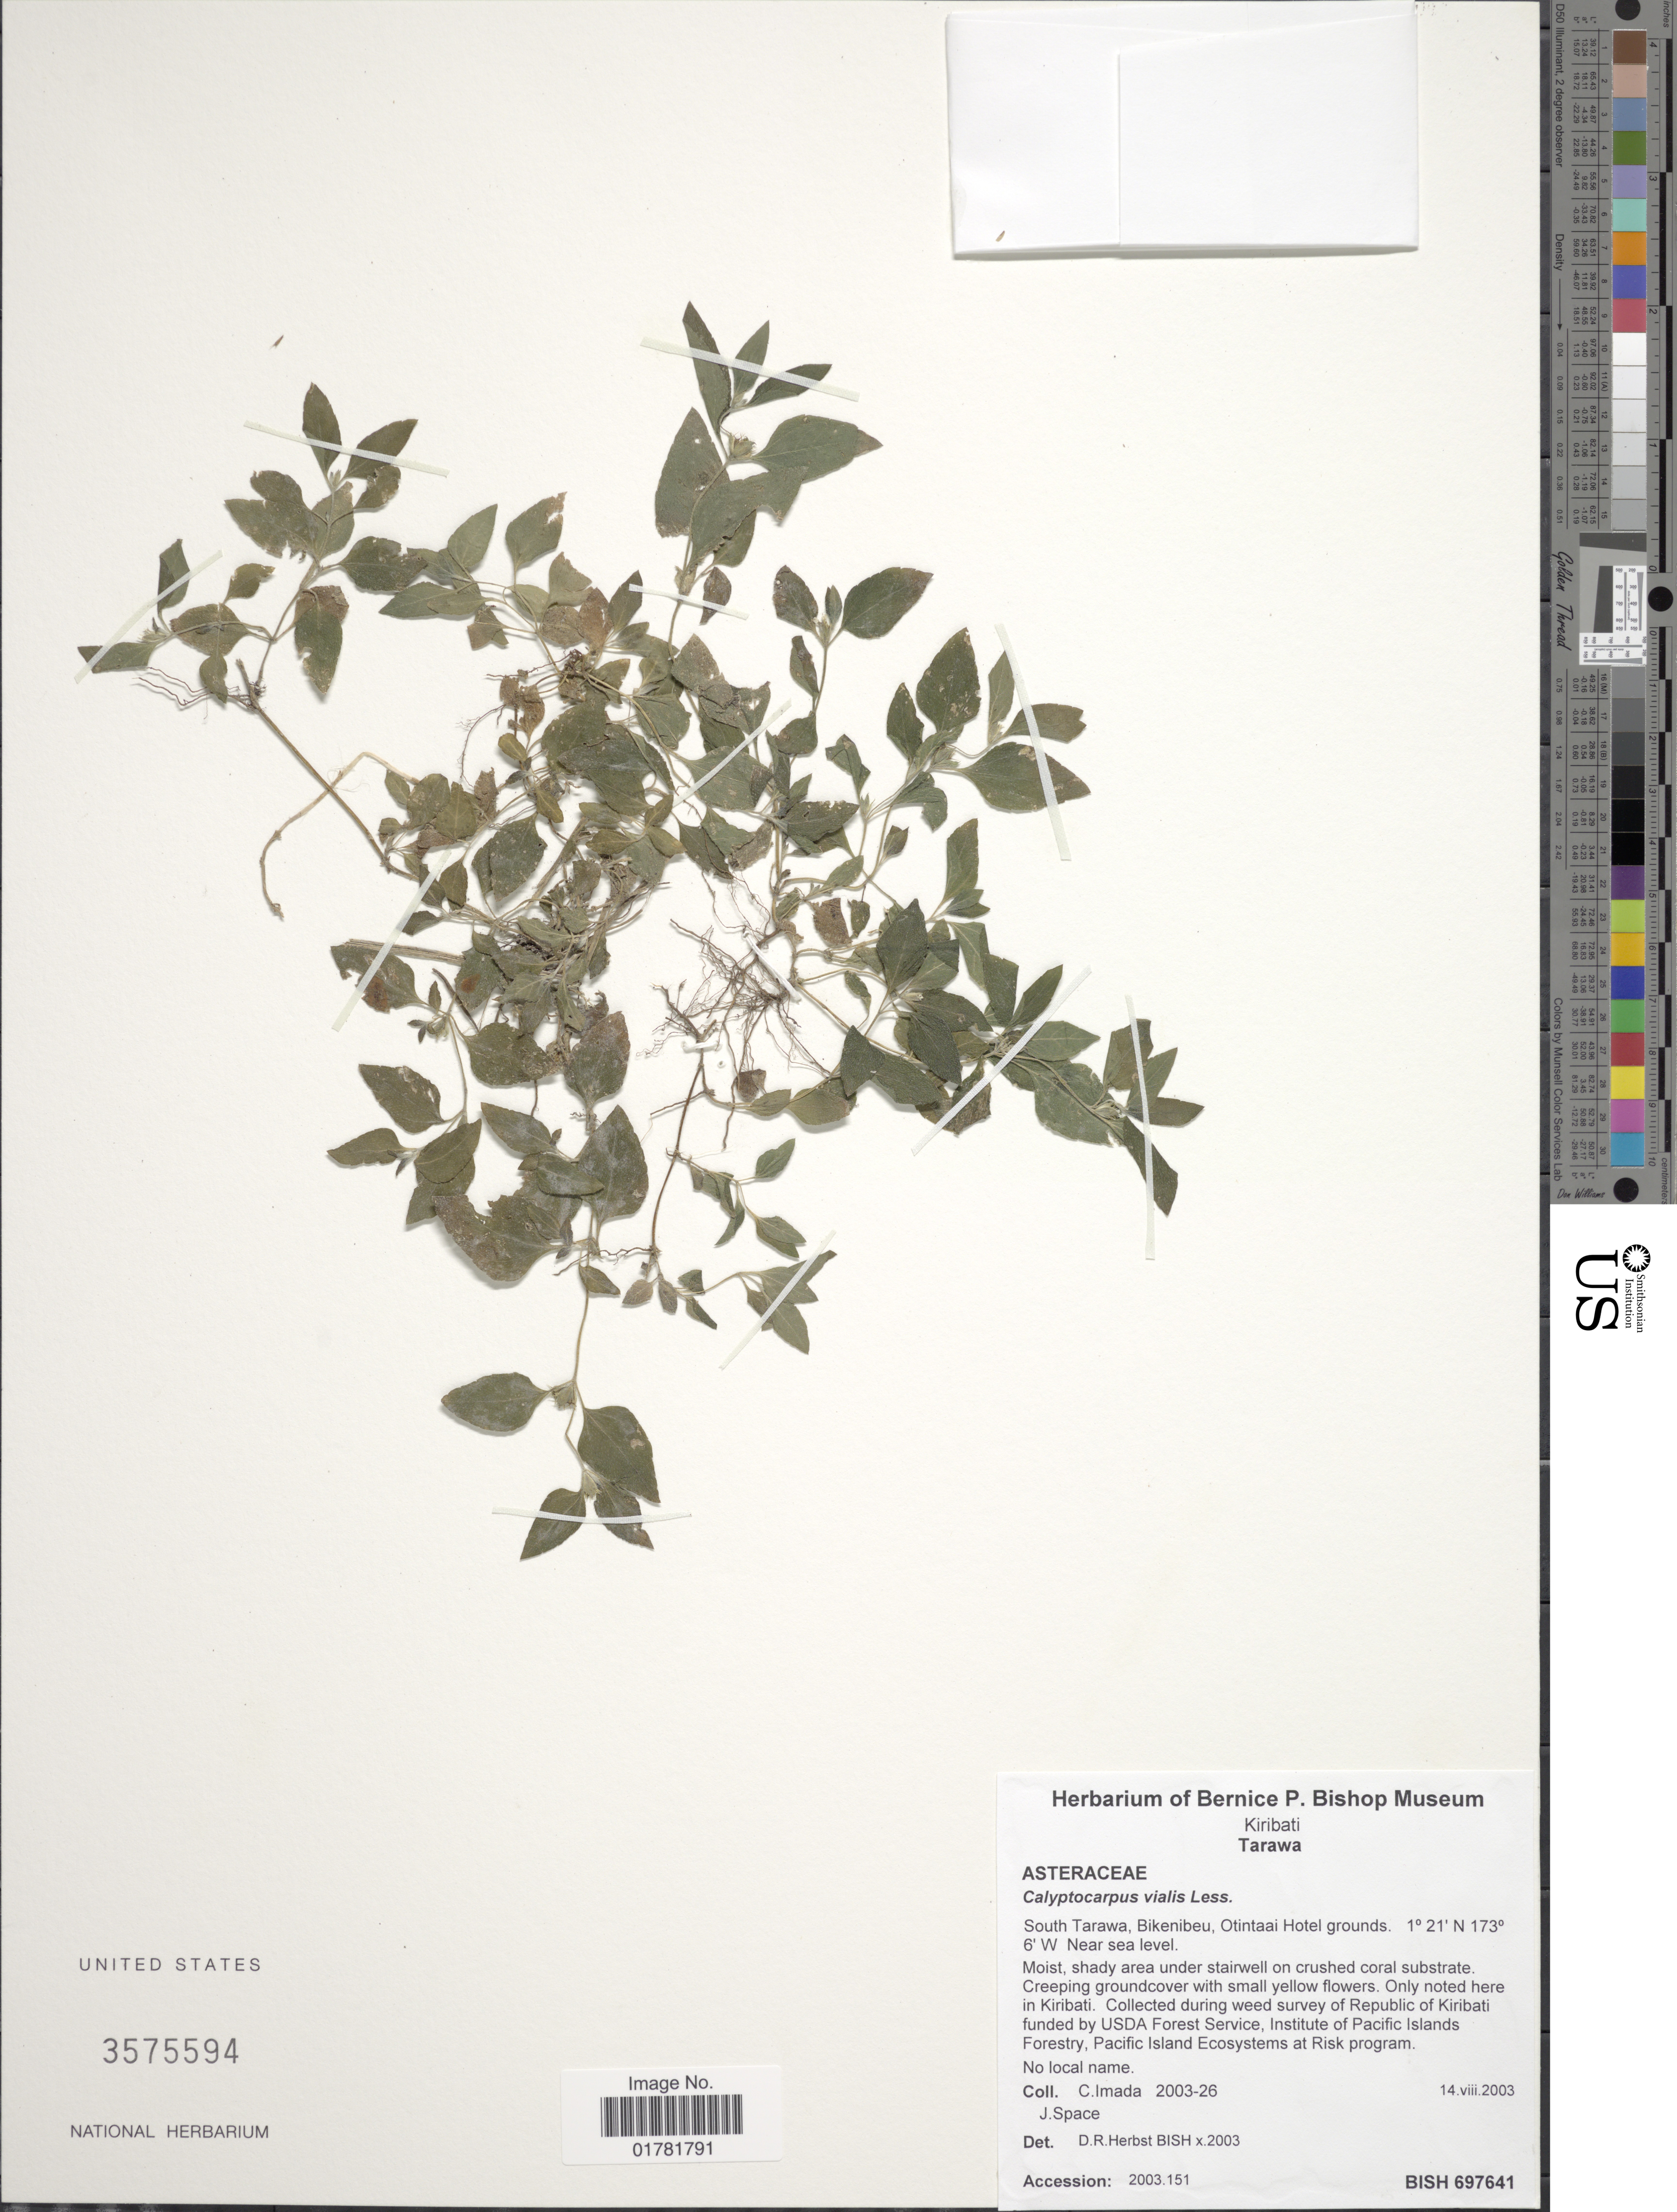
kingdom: Plantae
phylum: Tracheophyta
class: Magnoliopsida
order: Asterales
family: Asteraceae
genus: Calyptocarpus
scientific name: Calyptocarpus vialis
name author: Less.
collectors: C. Imada & J. Space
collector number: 2003-26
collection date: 2003-08-14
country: Kiribati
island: Tarawa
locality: Tarawa, South Tarawa, Bikenibeu, Otintaai Hotel grounds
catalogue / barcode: US 3575594